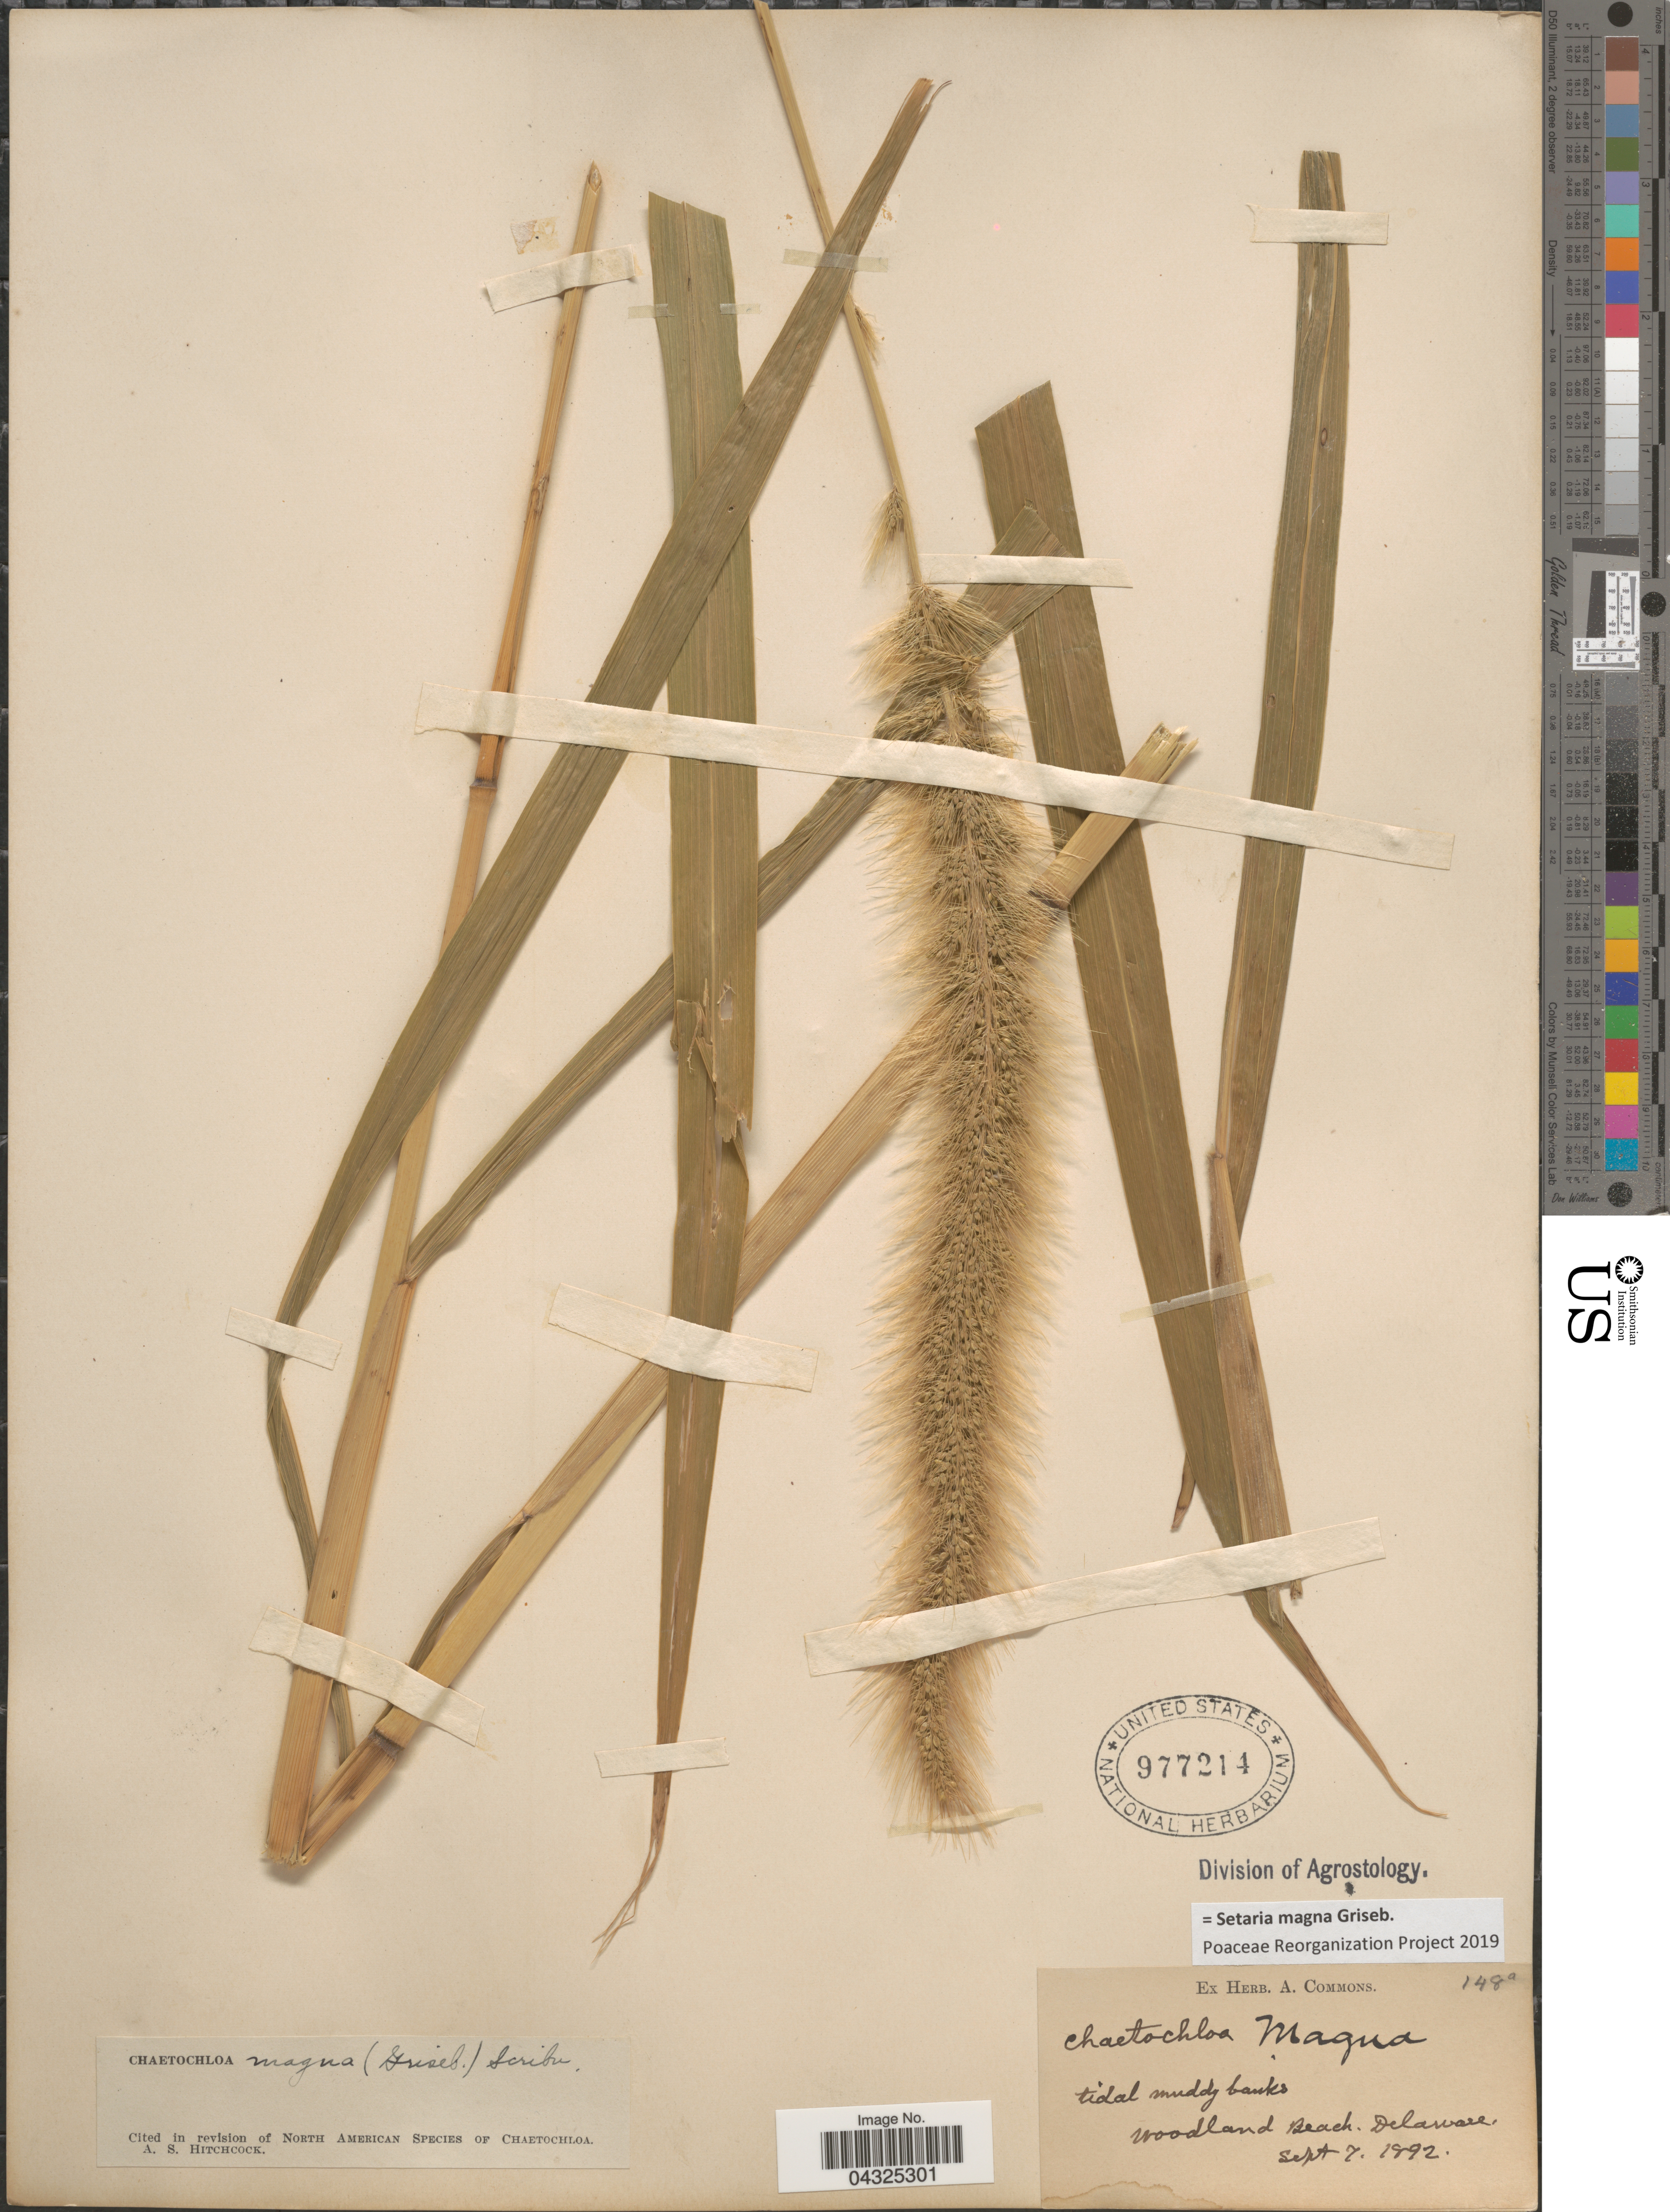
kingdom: Plantae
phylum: Tracheophyta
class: Liliopsida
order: Poales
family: Poaceae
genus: Setaria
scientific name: Setaria magna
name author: Griseb.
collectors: ex herb. A. Commons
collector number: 148a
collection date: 1892-09-07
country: United States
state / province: Delaware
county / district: Kent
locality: Woodland Beach.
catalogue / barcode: US 977214